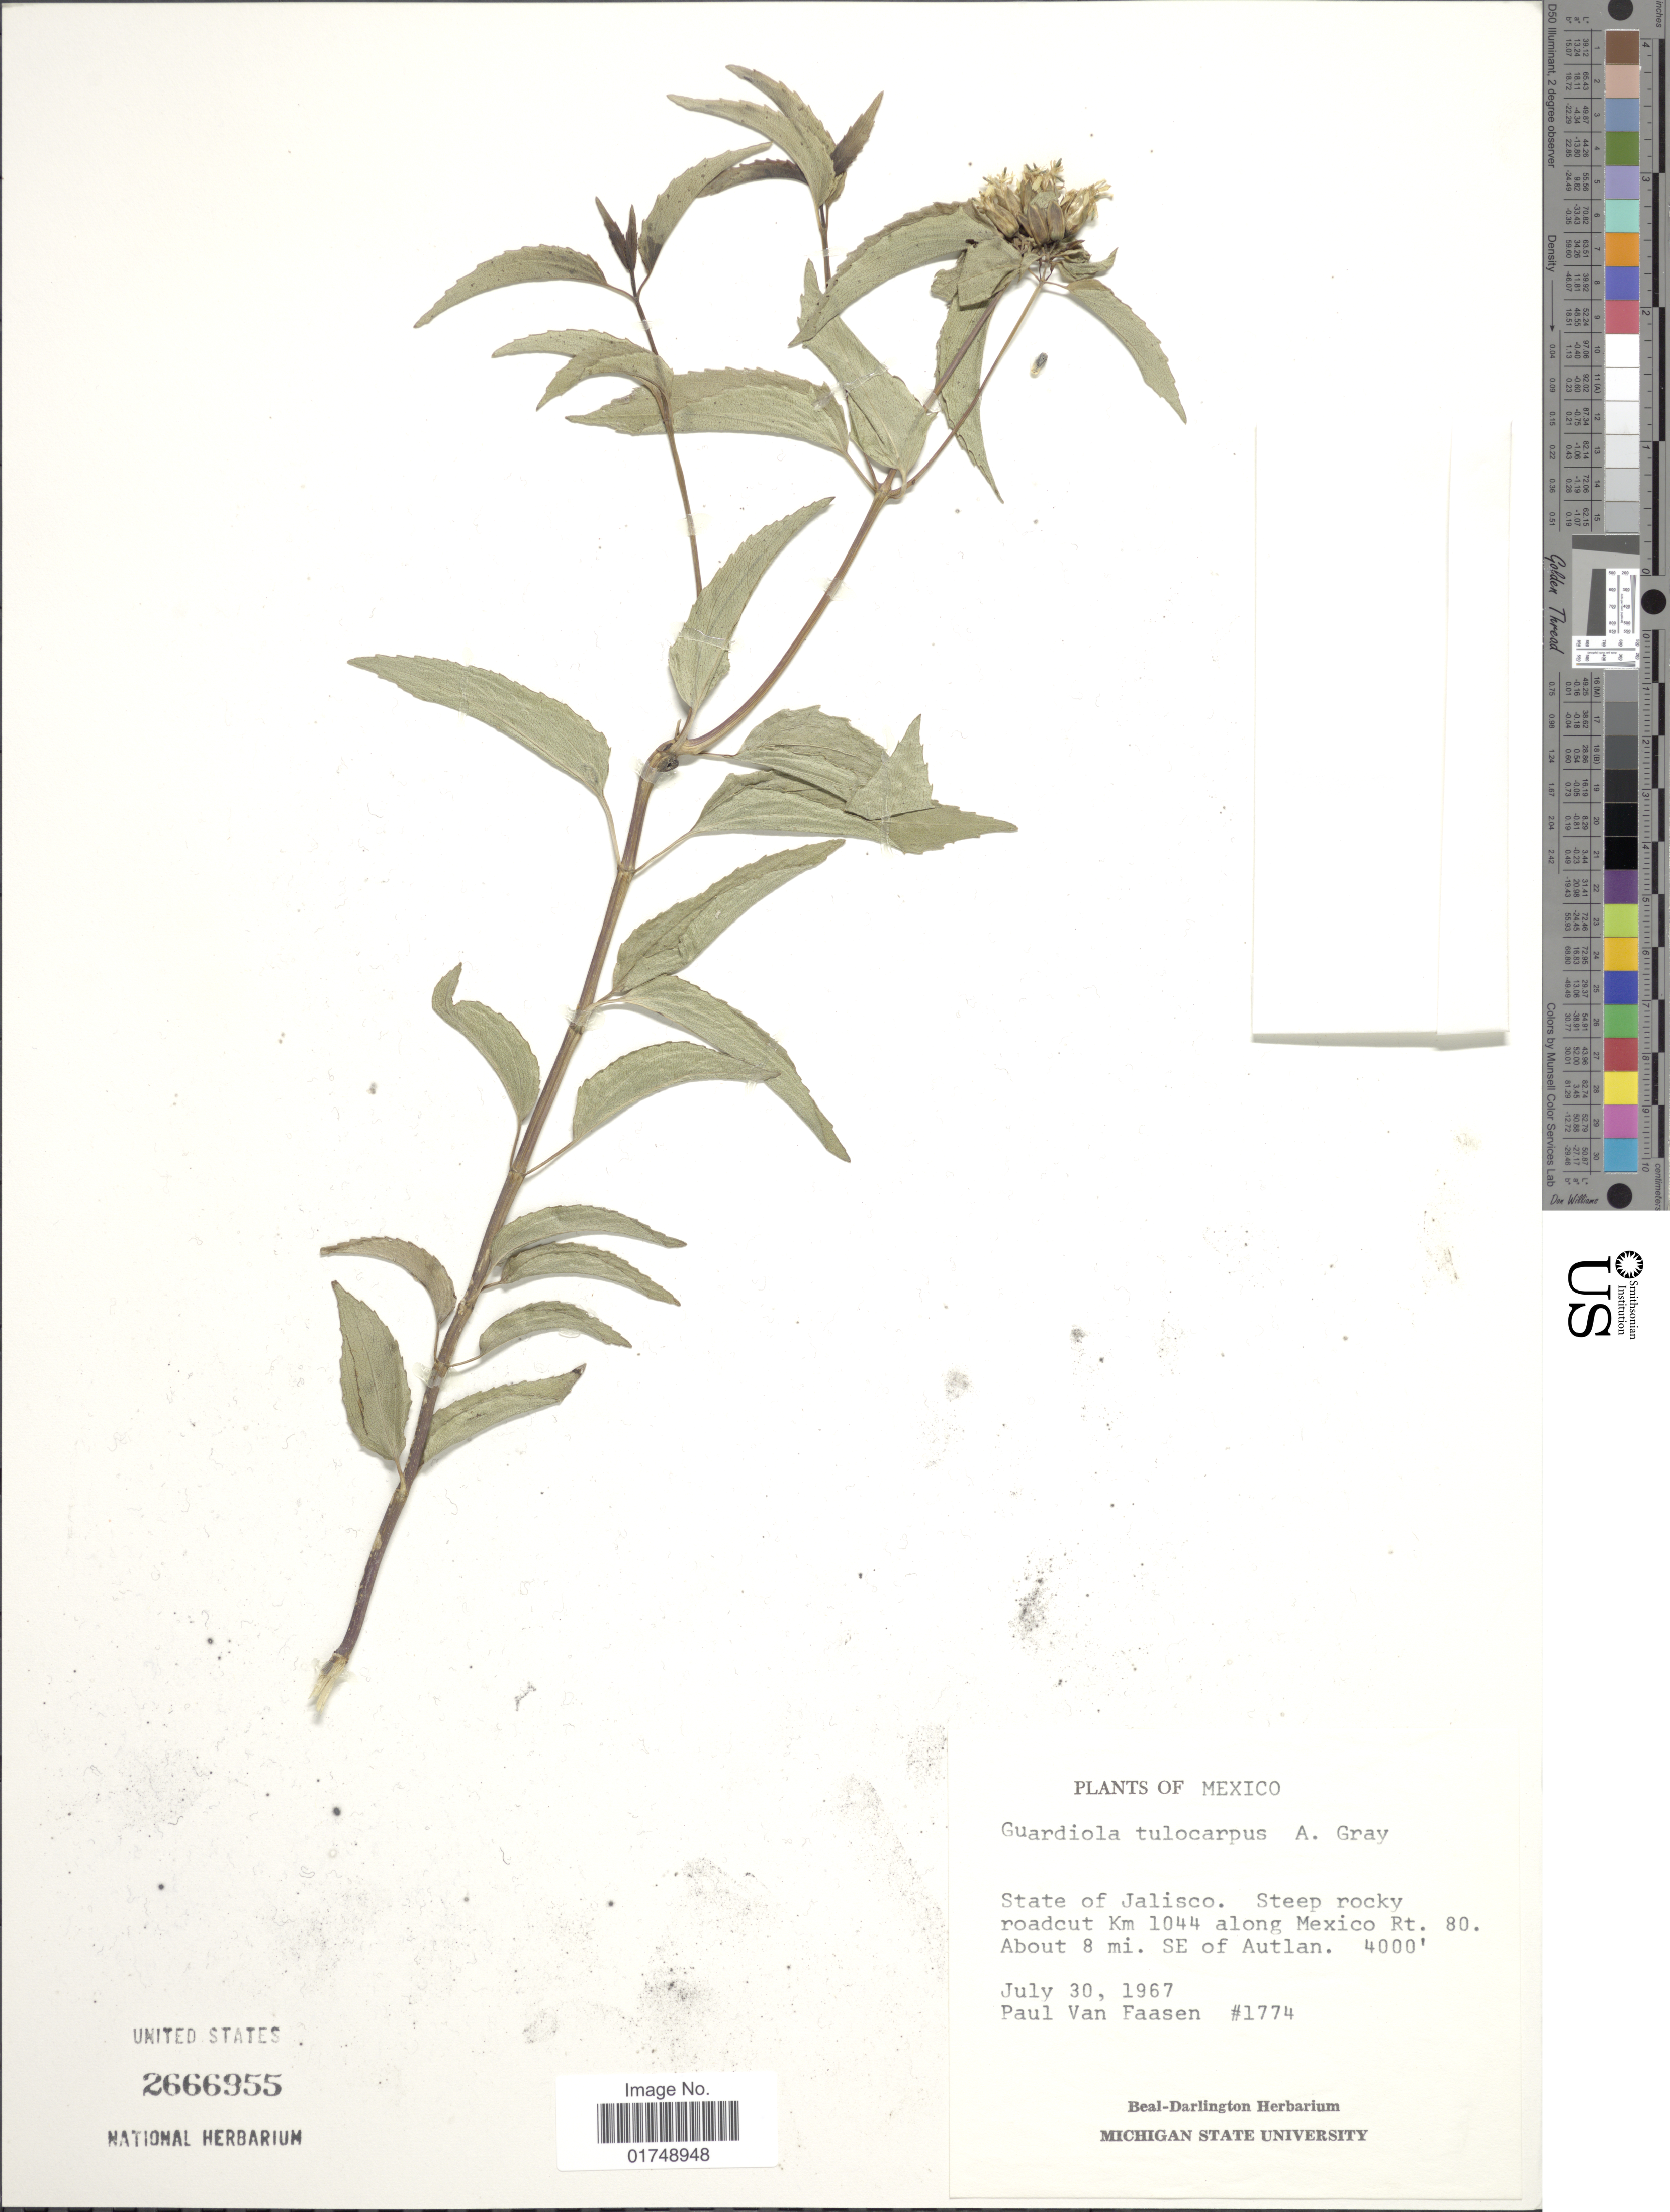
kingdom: Plantae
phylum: Tracheophyta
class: Magnoliopsida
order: Asterales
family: Asteraceae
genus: Guardiola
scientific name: Guardiola tulocarpus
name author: A. Gray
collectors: P. Van Faasen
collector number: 1774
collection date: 1967-07-30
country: Mexico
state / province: Jalisco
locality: Km 1044 along Mexico Rt. 80. About 8 mi. SE of Autlan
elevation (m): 1219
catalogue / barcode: US 2666955